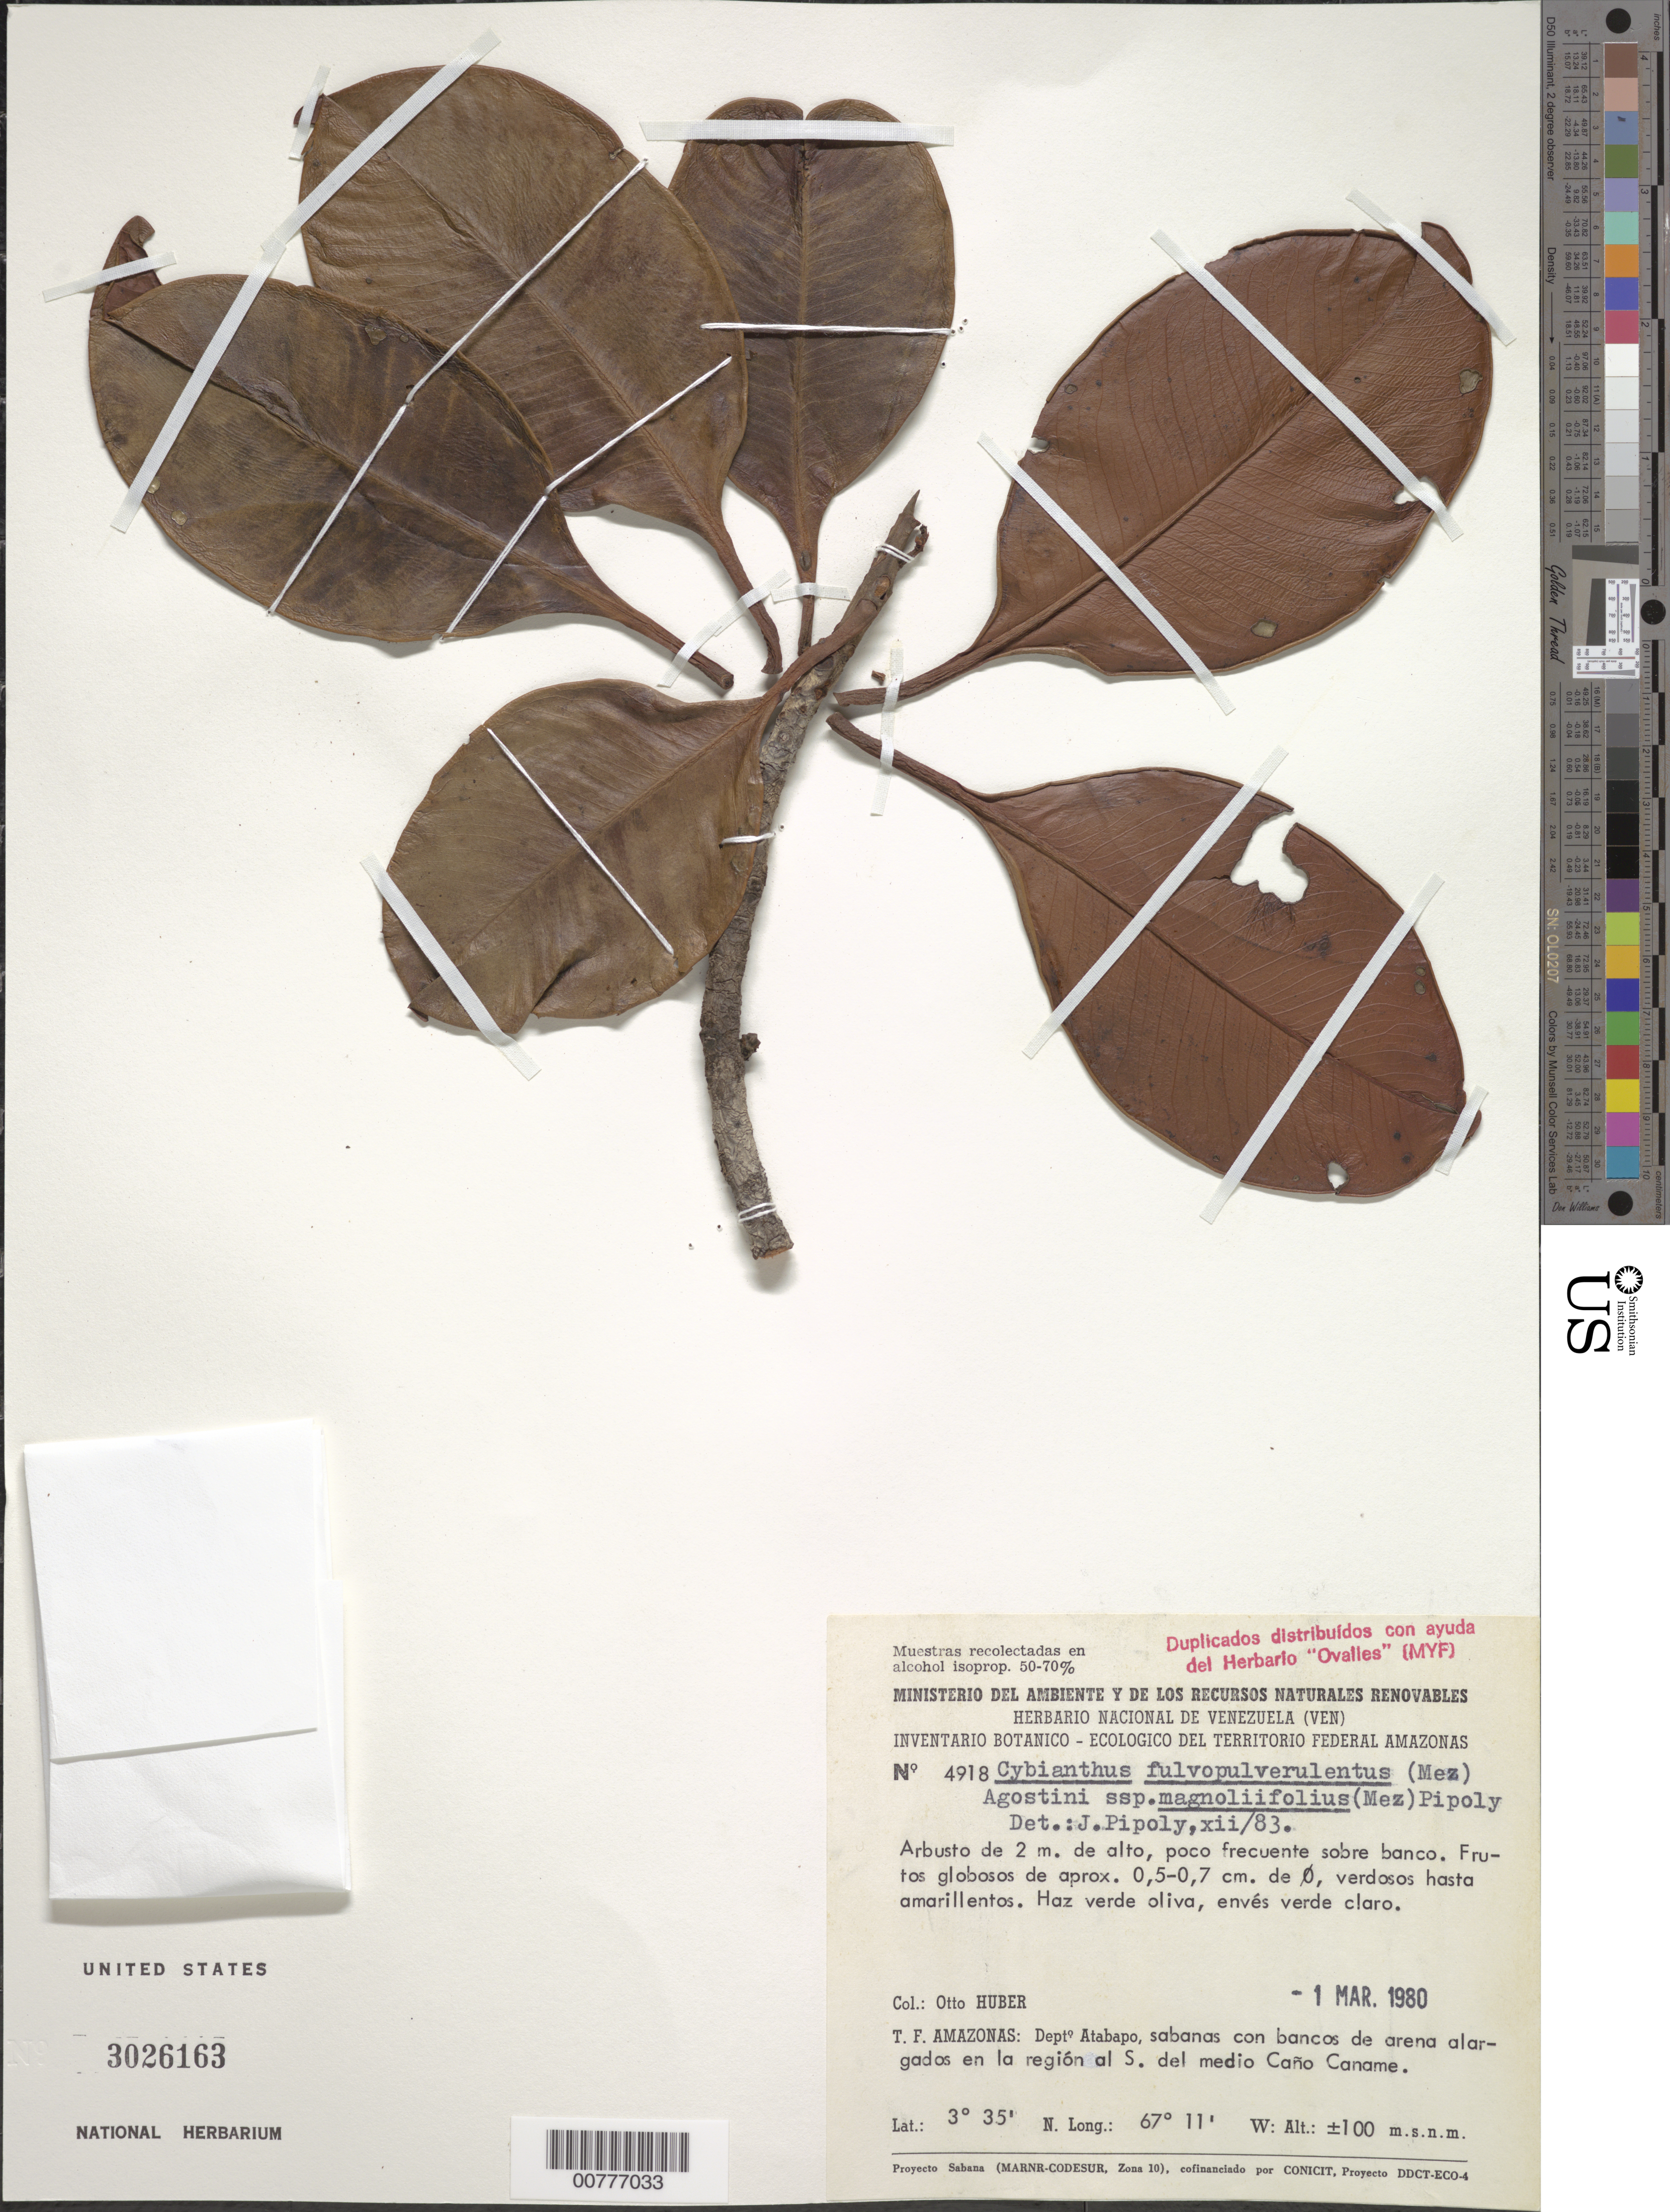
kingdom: Plantae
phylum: Tracheophyta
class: Magnoliopsida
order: Ericales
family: Primulaceae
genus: Cybianthus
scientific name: Cybianthus fulvopulverulentus subsp. magnoliifolius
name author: (Mez) Pipoly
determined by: Pipoly, J. J., III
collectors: O. Huber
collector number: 4918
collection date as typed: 1-Mar-80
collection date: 1980-03-01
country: Venezuela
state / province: Amazonas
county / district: Atabapo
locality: Medio Caño Caname, región al S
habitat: Sabanas con bancos de arena alargadas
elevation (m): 100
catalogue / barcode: US 3026163